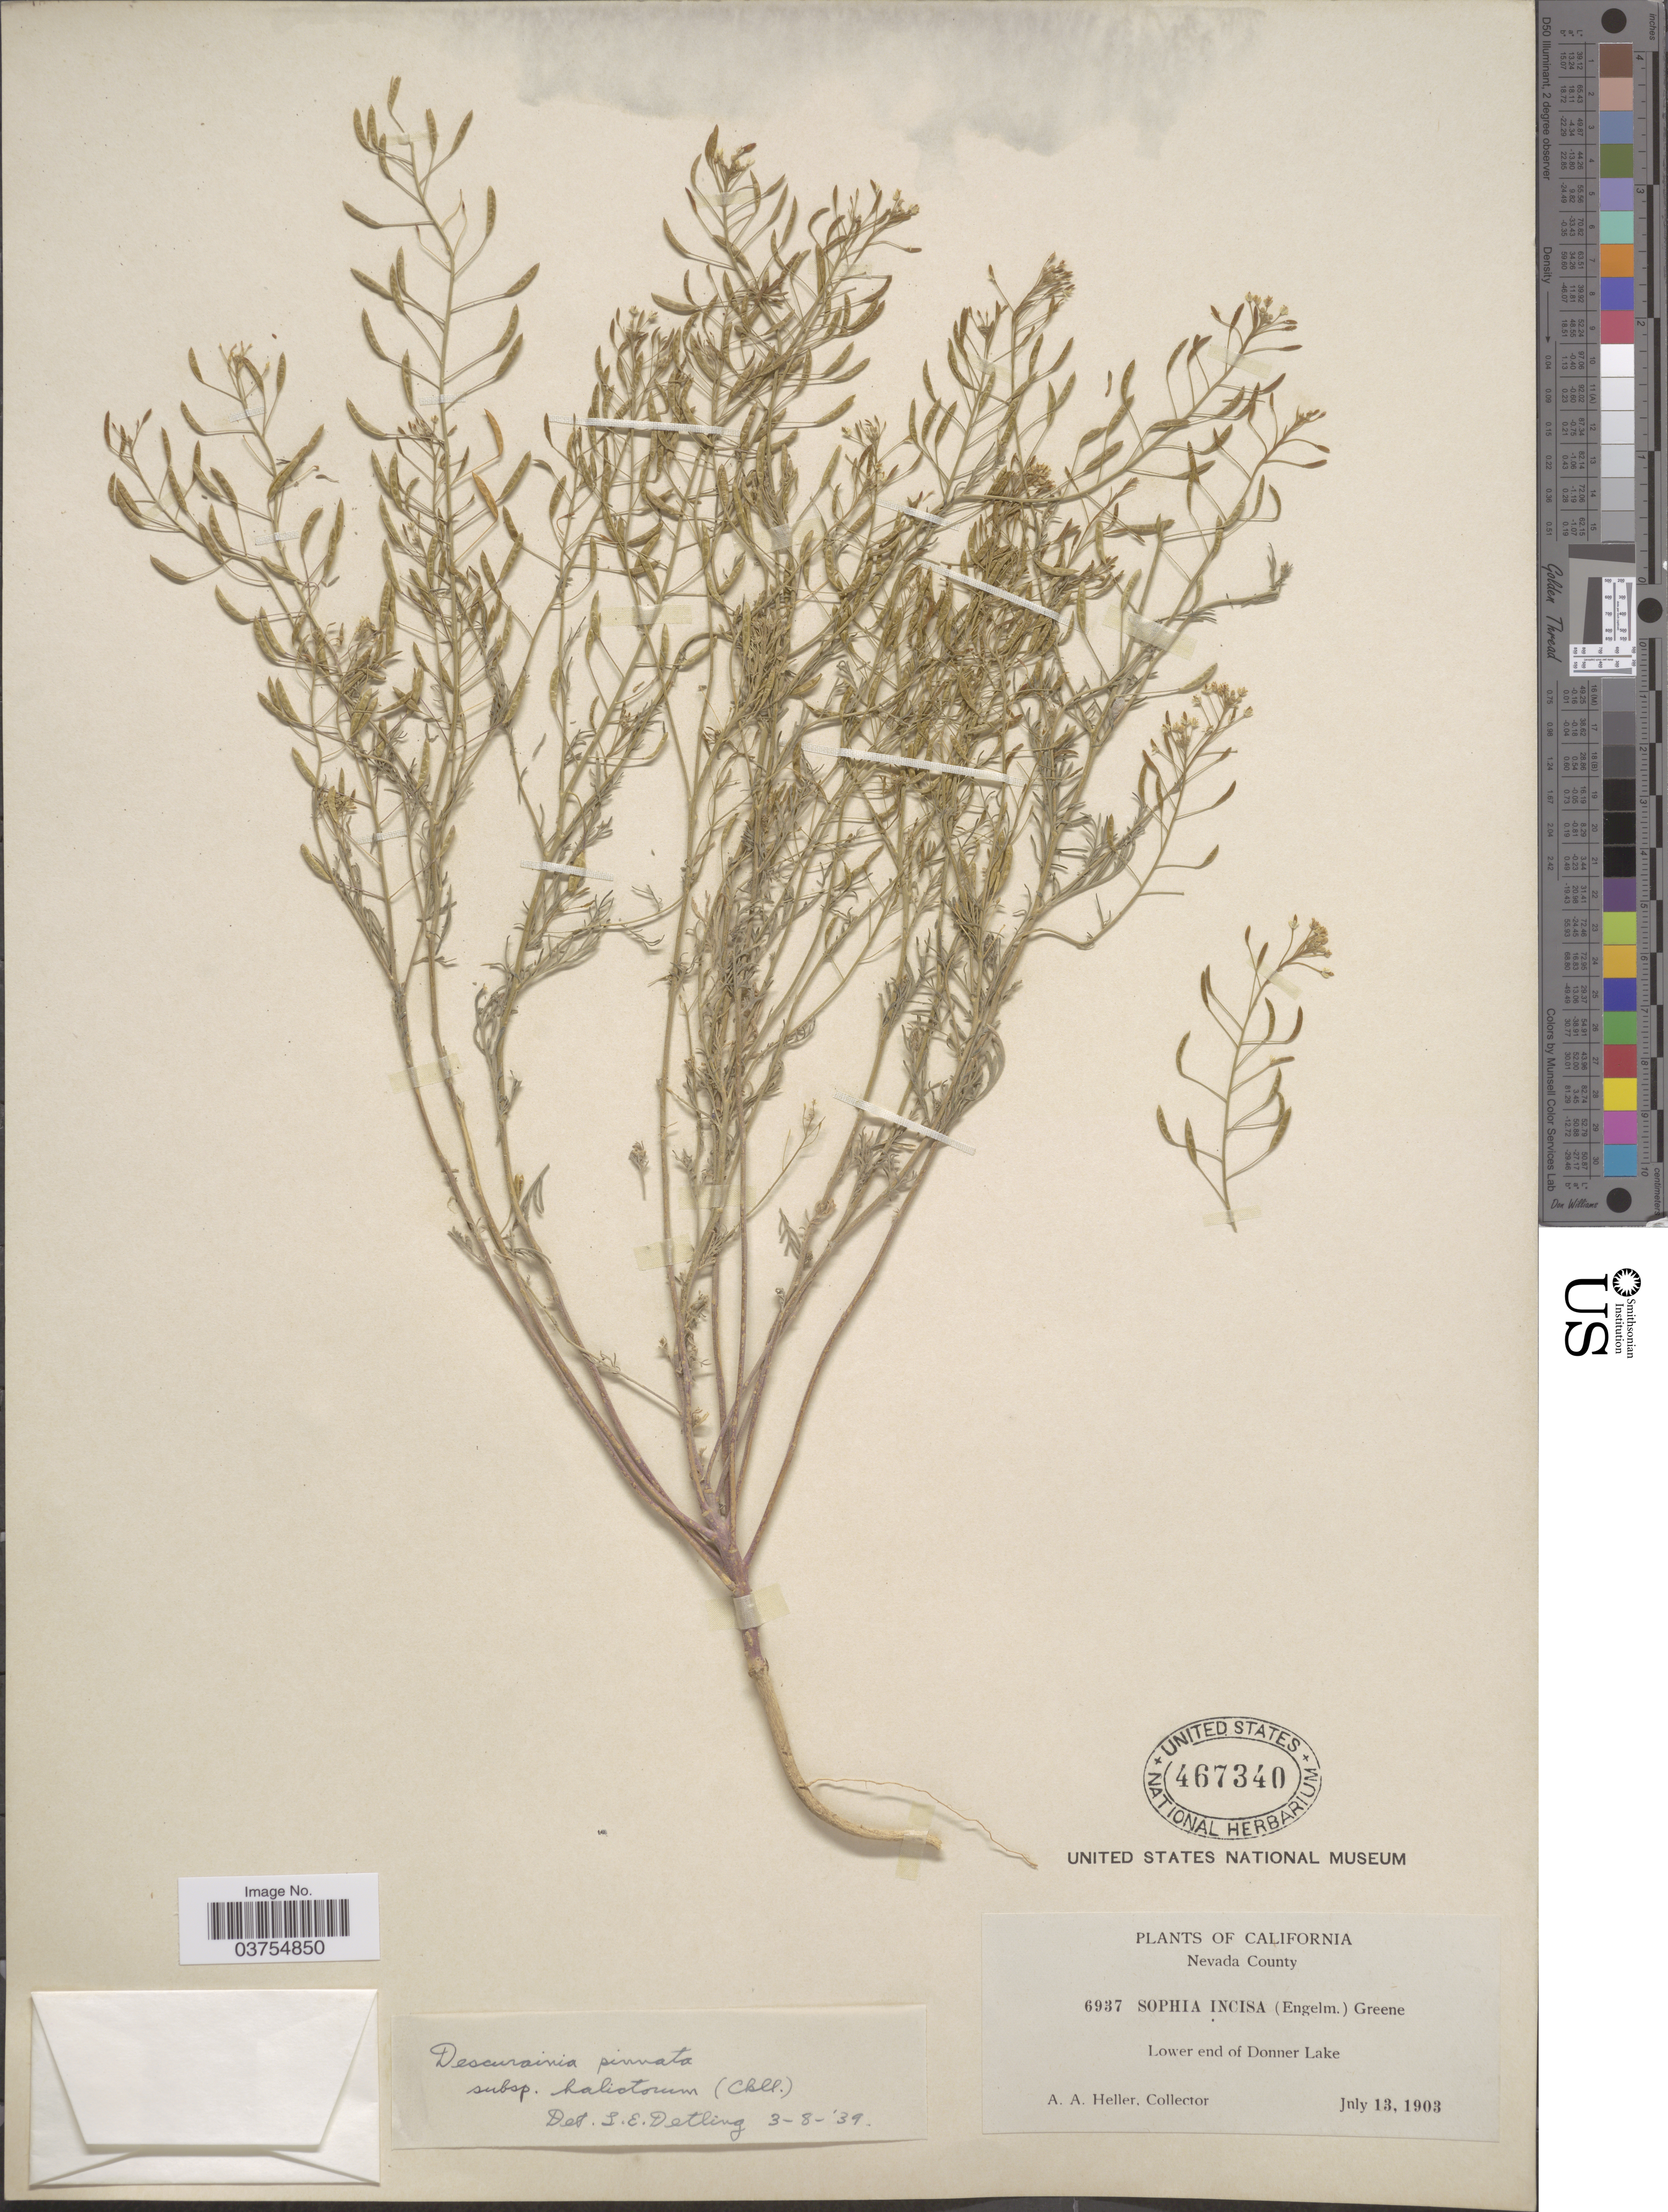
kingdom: Plantae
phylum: Tracheophyta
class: Magnoliopsida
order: Brassicales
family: Brassicaceae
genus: Descurainia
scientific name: Descurainia pinnata subsp. halictorum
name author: (Cockerell) Detling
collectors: A. A. Heller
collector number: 6937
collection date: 1903-07-13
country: United States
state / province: California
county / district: Nevada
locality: Nevada County. Lower end of Donner Lake.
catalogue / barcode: US 467340